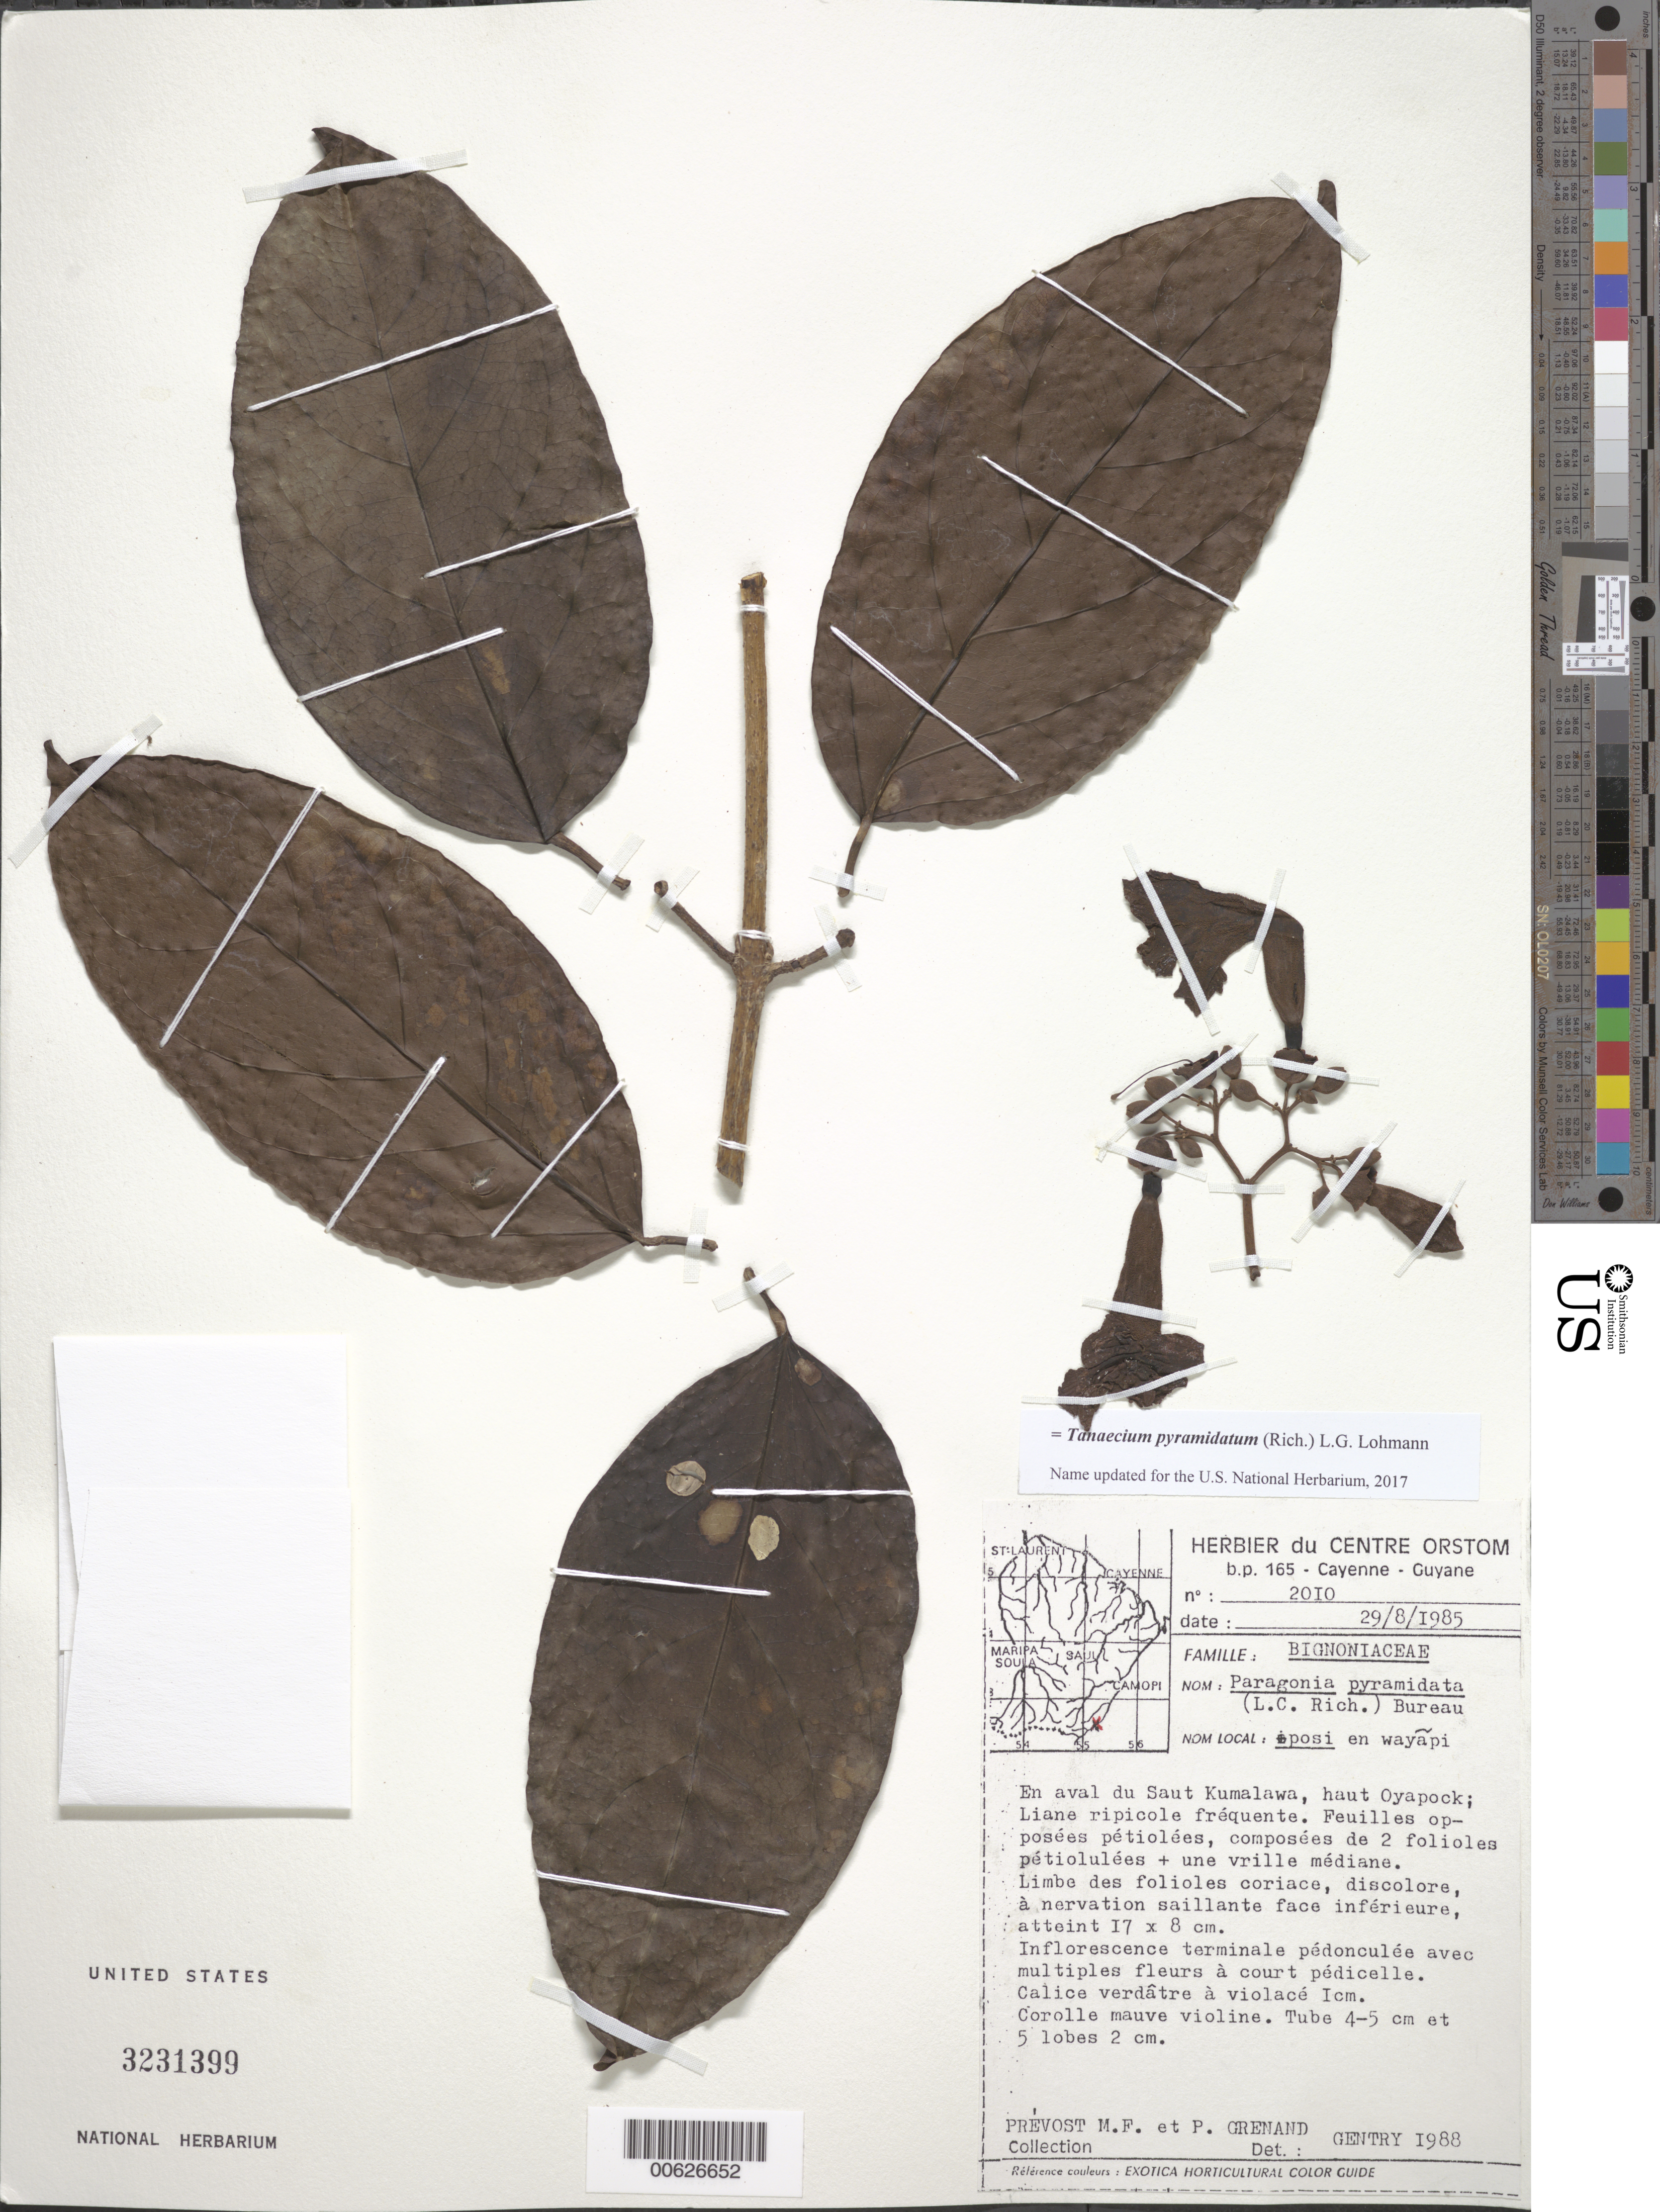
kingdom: Plantae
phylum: Tracheophyta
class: Magnoliopsida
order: Lamiales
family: Bignoniaceae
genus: Tanaecium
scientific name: Tanaecium pyramidatum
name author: (Rich.) L.G. Lohmann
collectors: M.-F. Prévost & P. Grenand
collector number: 2010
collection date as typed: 29-Aug-85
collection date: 1985-08-29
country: French Guiana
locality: Saut Koumalawa, en aval du; Haut Oyapock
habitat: Ripicole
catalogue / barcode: US 2321399